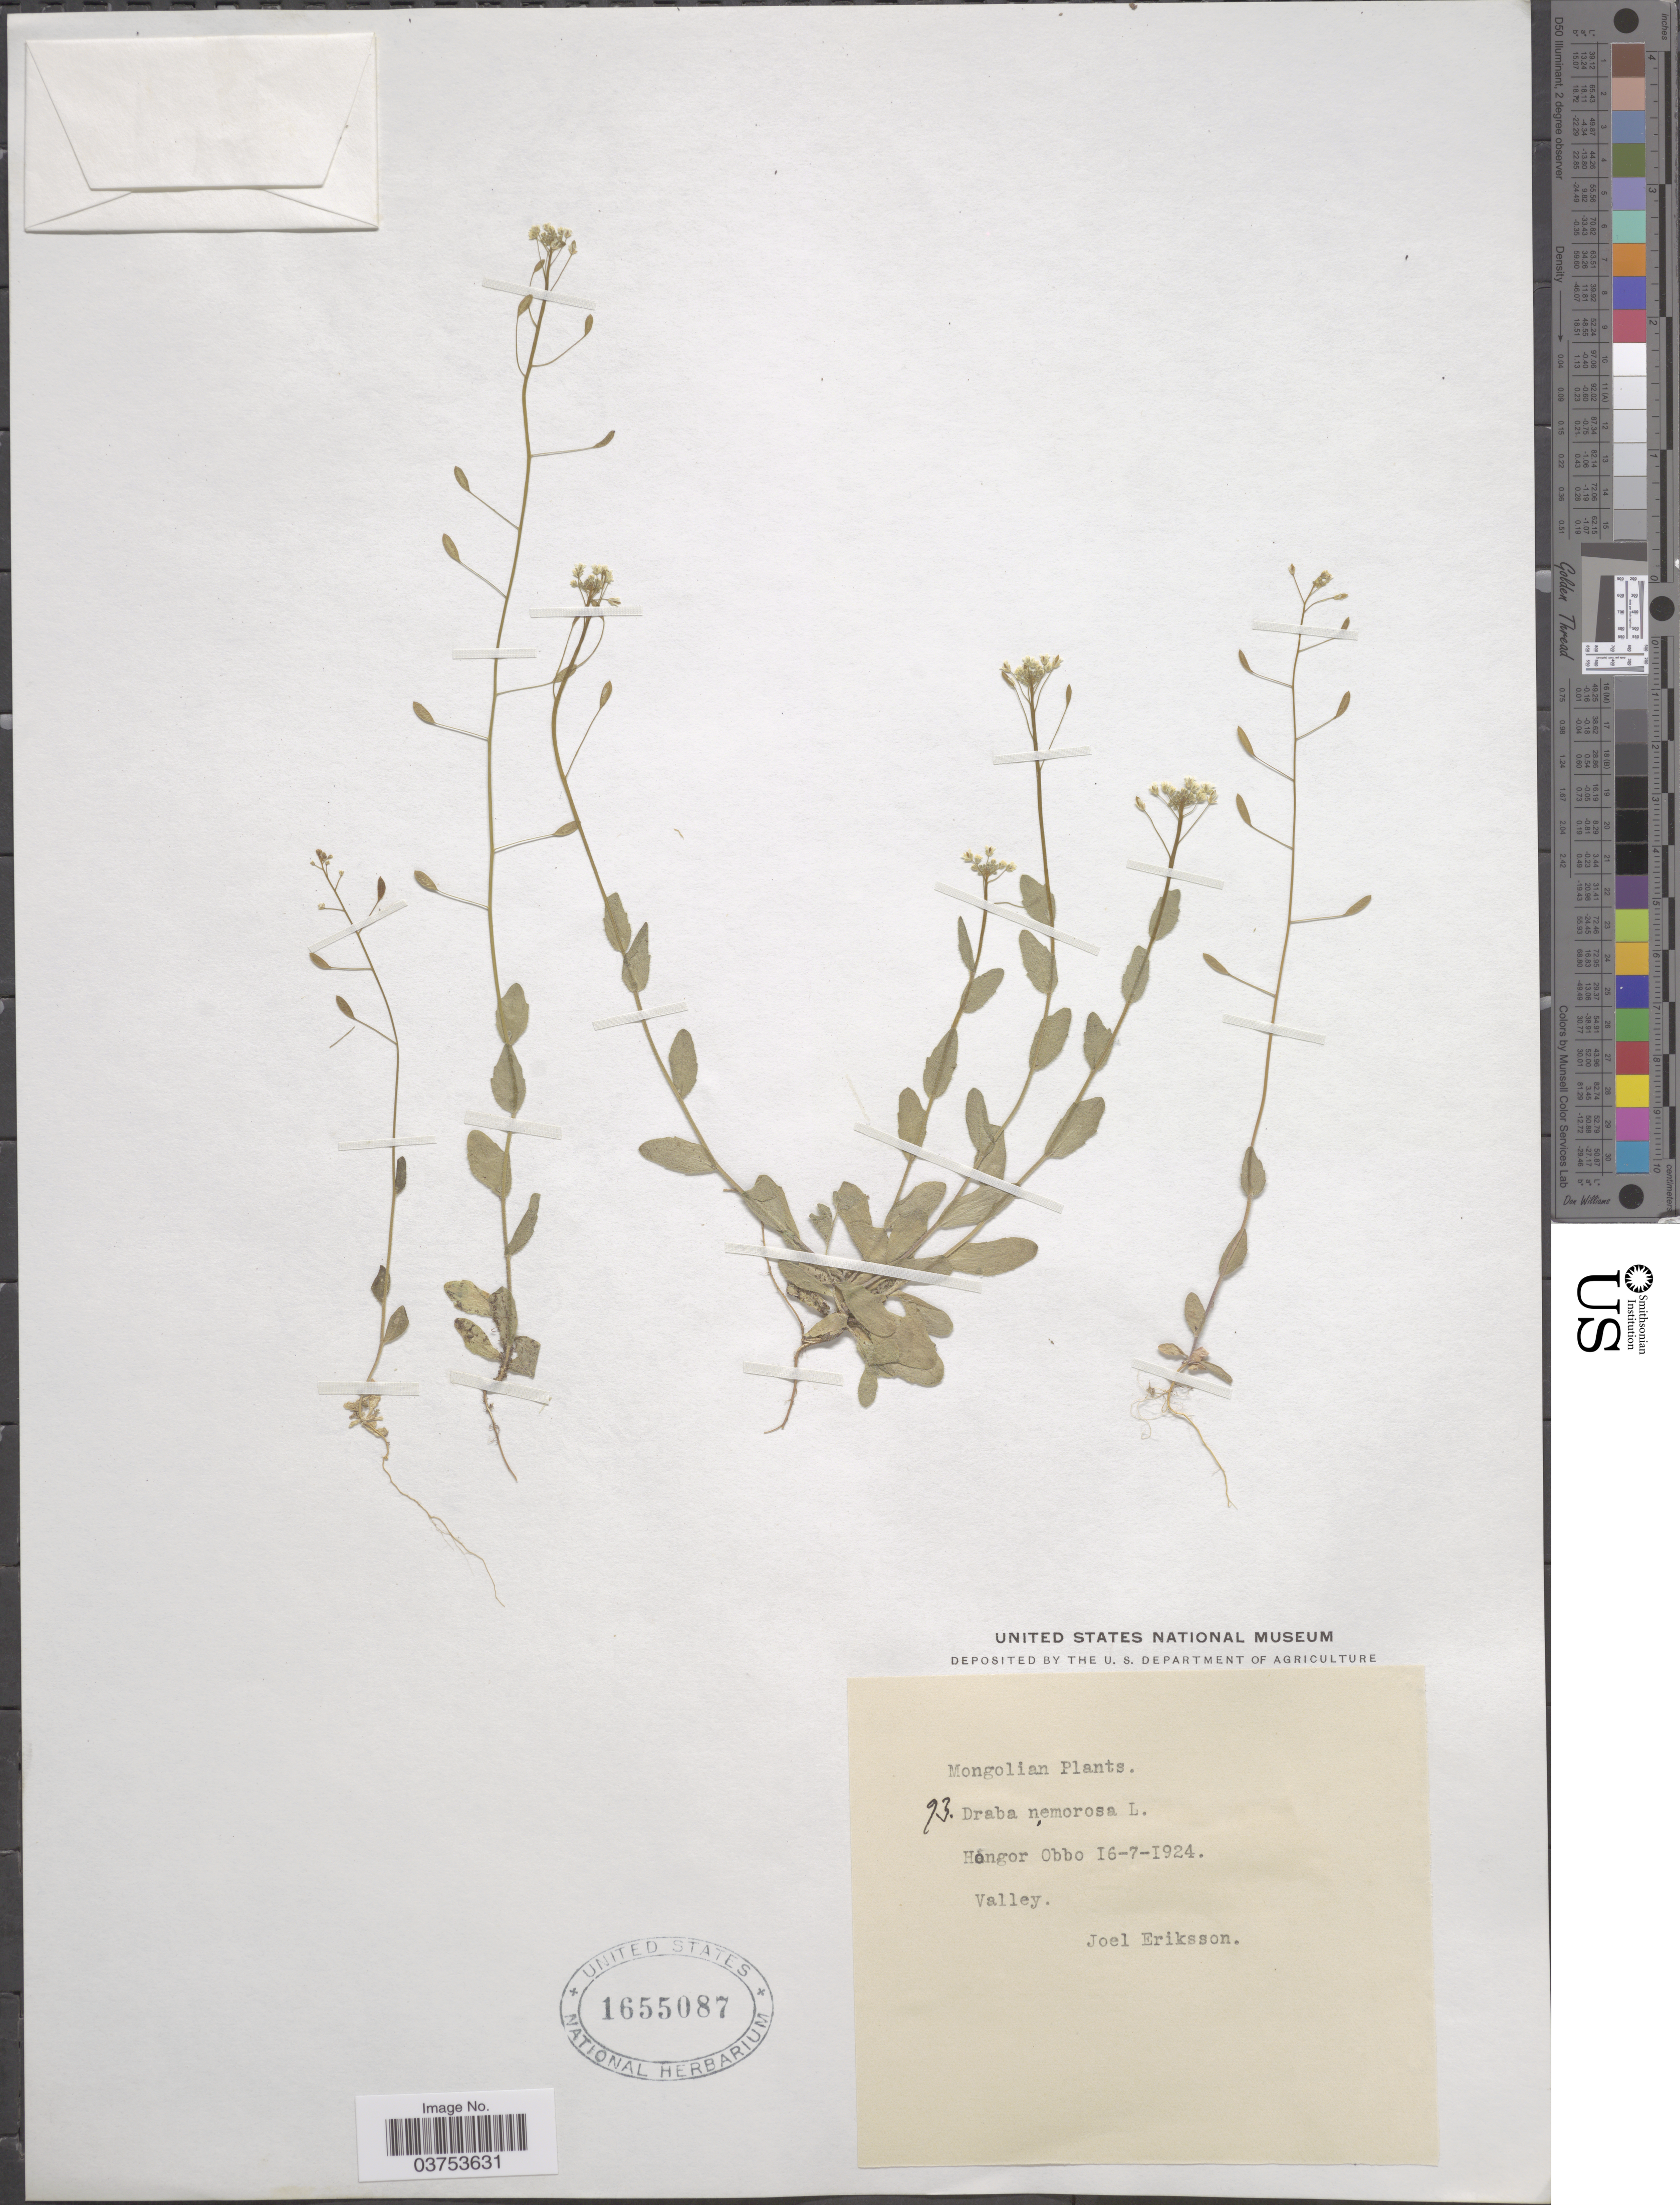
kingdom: Plantae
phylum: Tracheophyta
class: Magnoliopsida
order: Brassicales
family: Brassicaceae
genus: Draba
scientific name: Draba nemorosa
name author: L.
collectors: J. Eriksson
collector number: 93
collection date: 1924-07-16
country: Mongolia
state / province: Bayanhongor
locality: Hongor Obbo. Valley.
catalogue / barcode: US 1655087